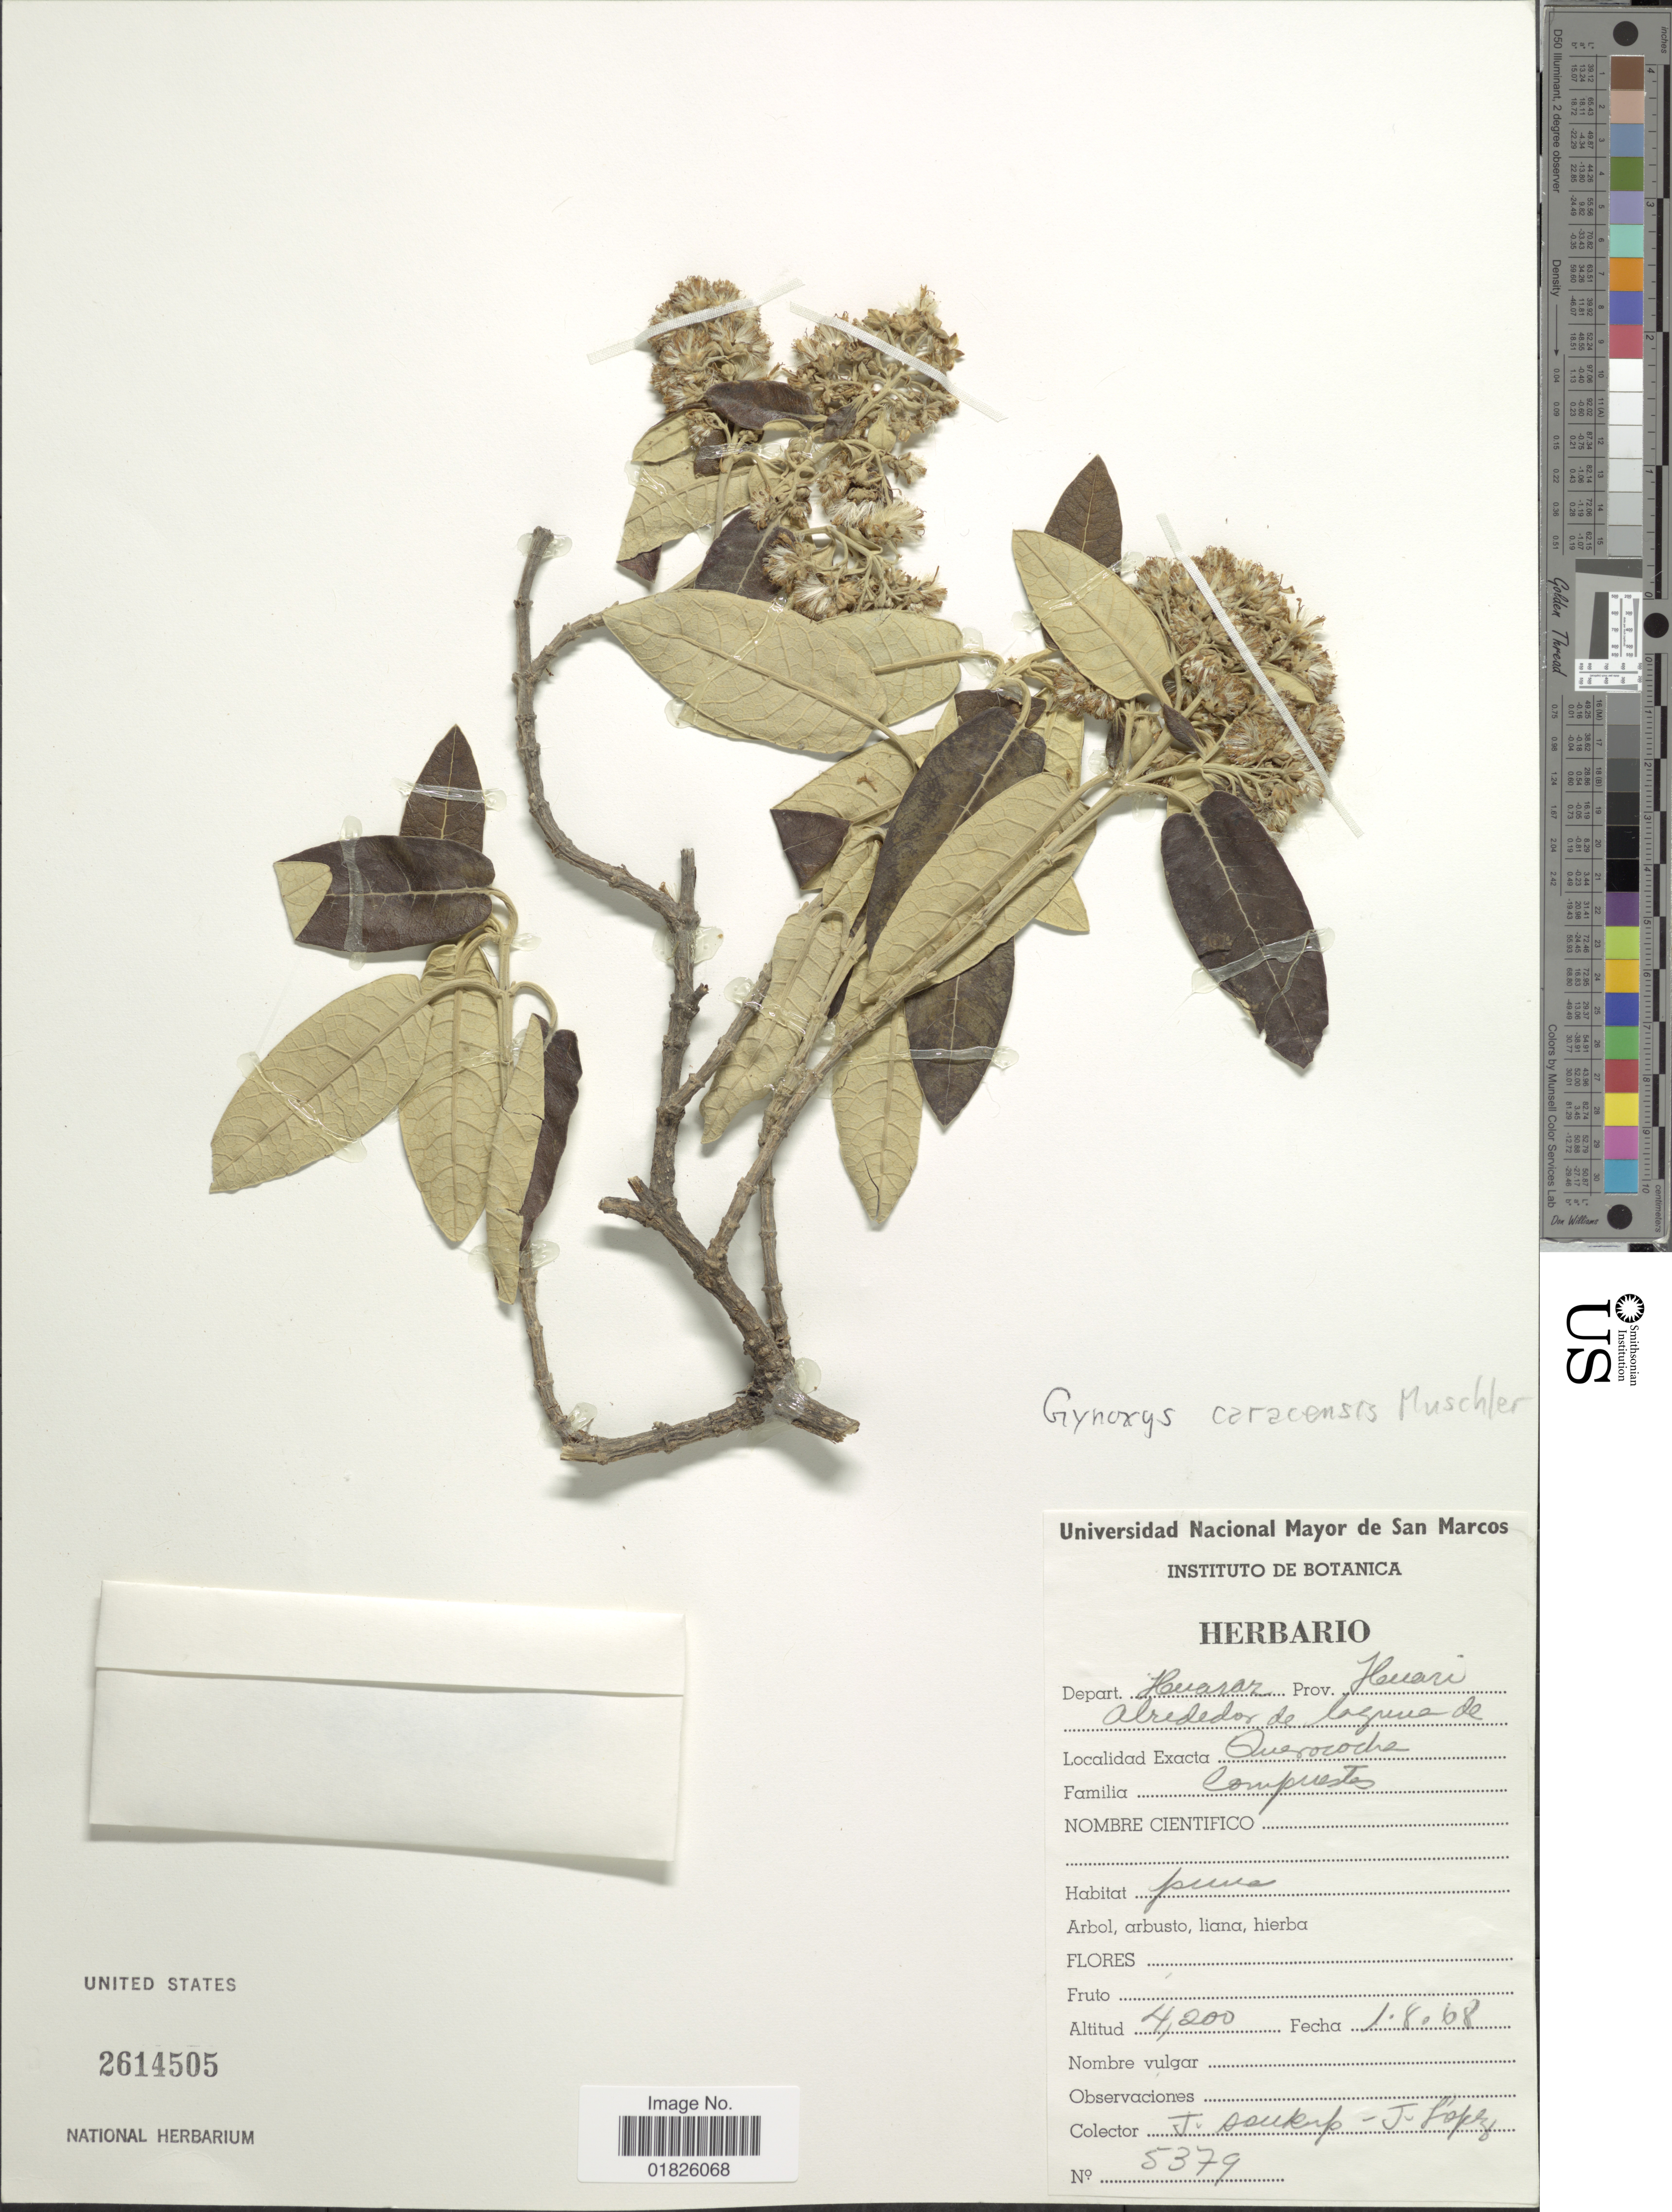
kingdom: Plantae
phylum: Tracheophyta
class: Magnoliopsida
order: Asterales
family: Asteraceae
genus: Gynoxys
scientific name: Gynoxys caracensis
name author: Muschl.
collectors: J. Soukop & J. Lopez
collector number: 5379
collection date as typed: Transcribed d/m/y: 1/8/68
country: Peru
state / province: Ancash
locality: Alrededor de laguna de Querococha, Prov. Huari, Depart. Huaraz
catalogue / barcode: US 2614505